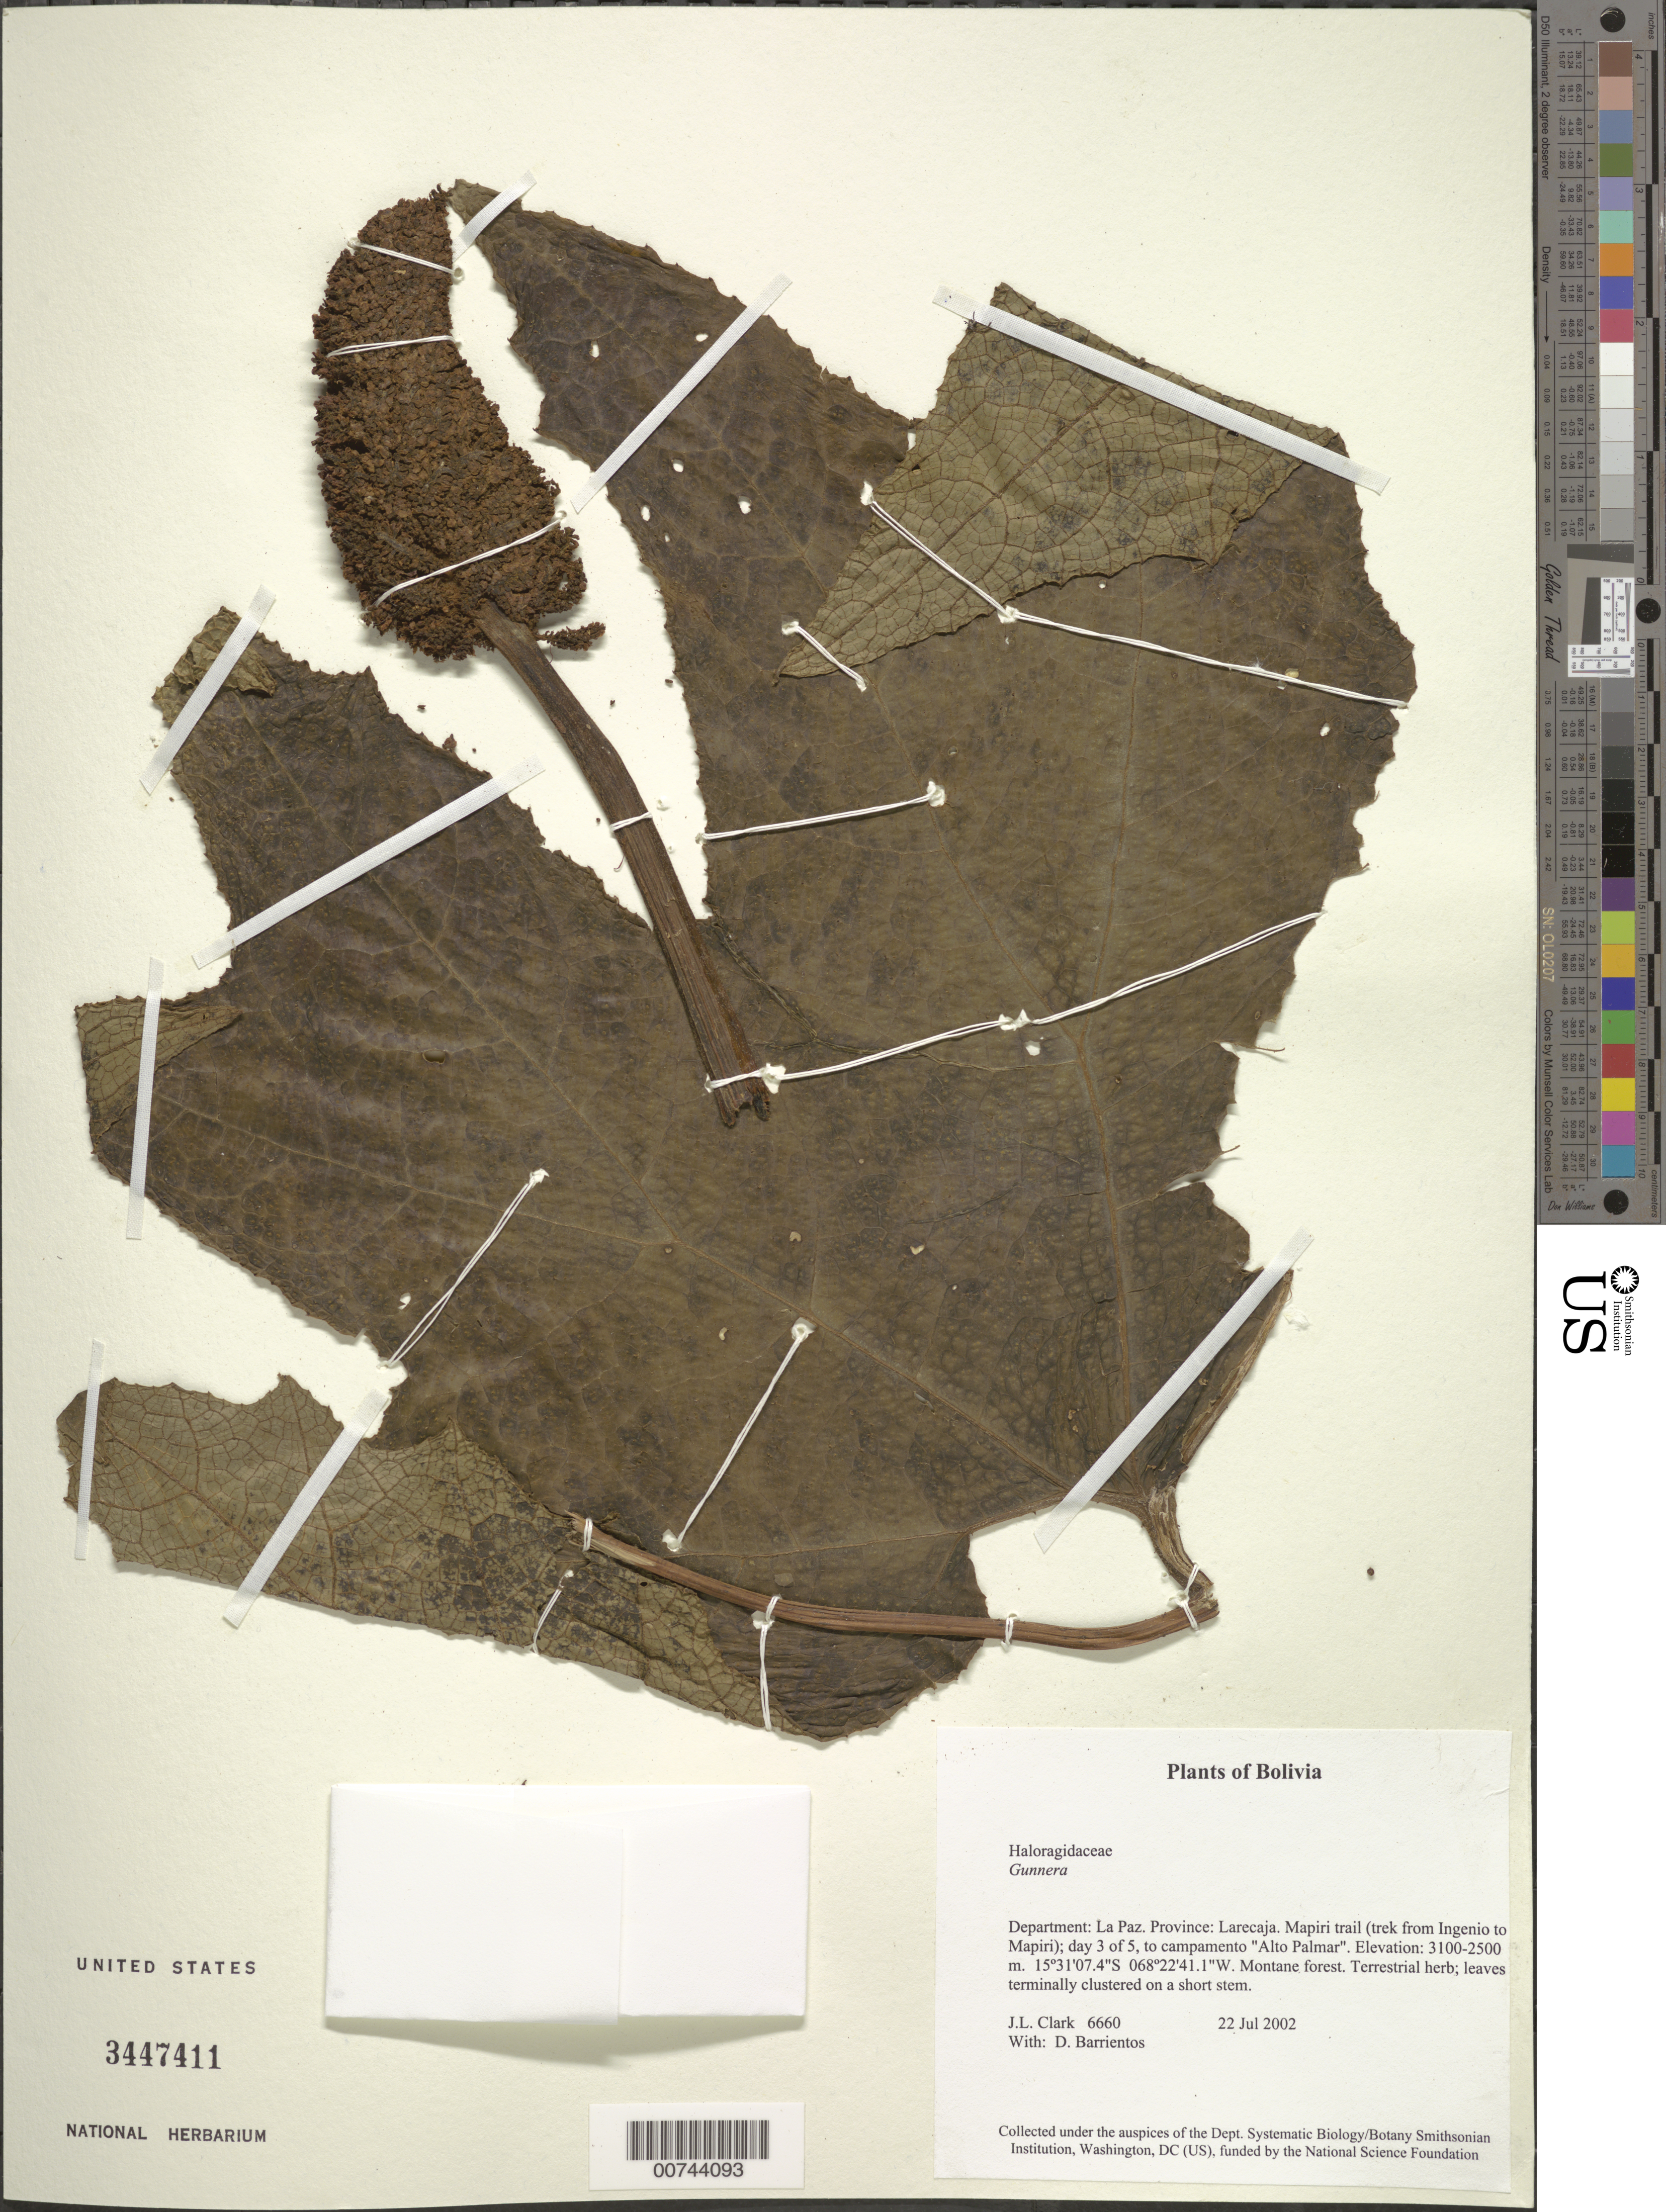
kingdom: Plantae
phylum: Tracheophyta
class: Magnoliopsida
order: Gunnerales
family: Gunneraceae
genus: Gunnera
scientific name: Gunnera sp.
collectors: J. L. Clark & D. Barrientos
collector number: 06660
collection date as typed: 22 Jul 2002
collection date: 2002-07-22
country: Bolivia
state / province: La Paz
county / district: Larecaja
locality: Mapiri trail (trek from Ingenio to Mapiri); day 3 of 5, to campamento "Alto Palmar"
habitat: Montane forest.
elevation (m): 3100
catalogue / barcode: US 3447411